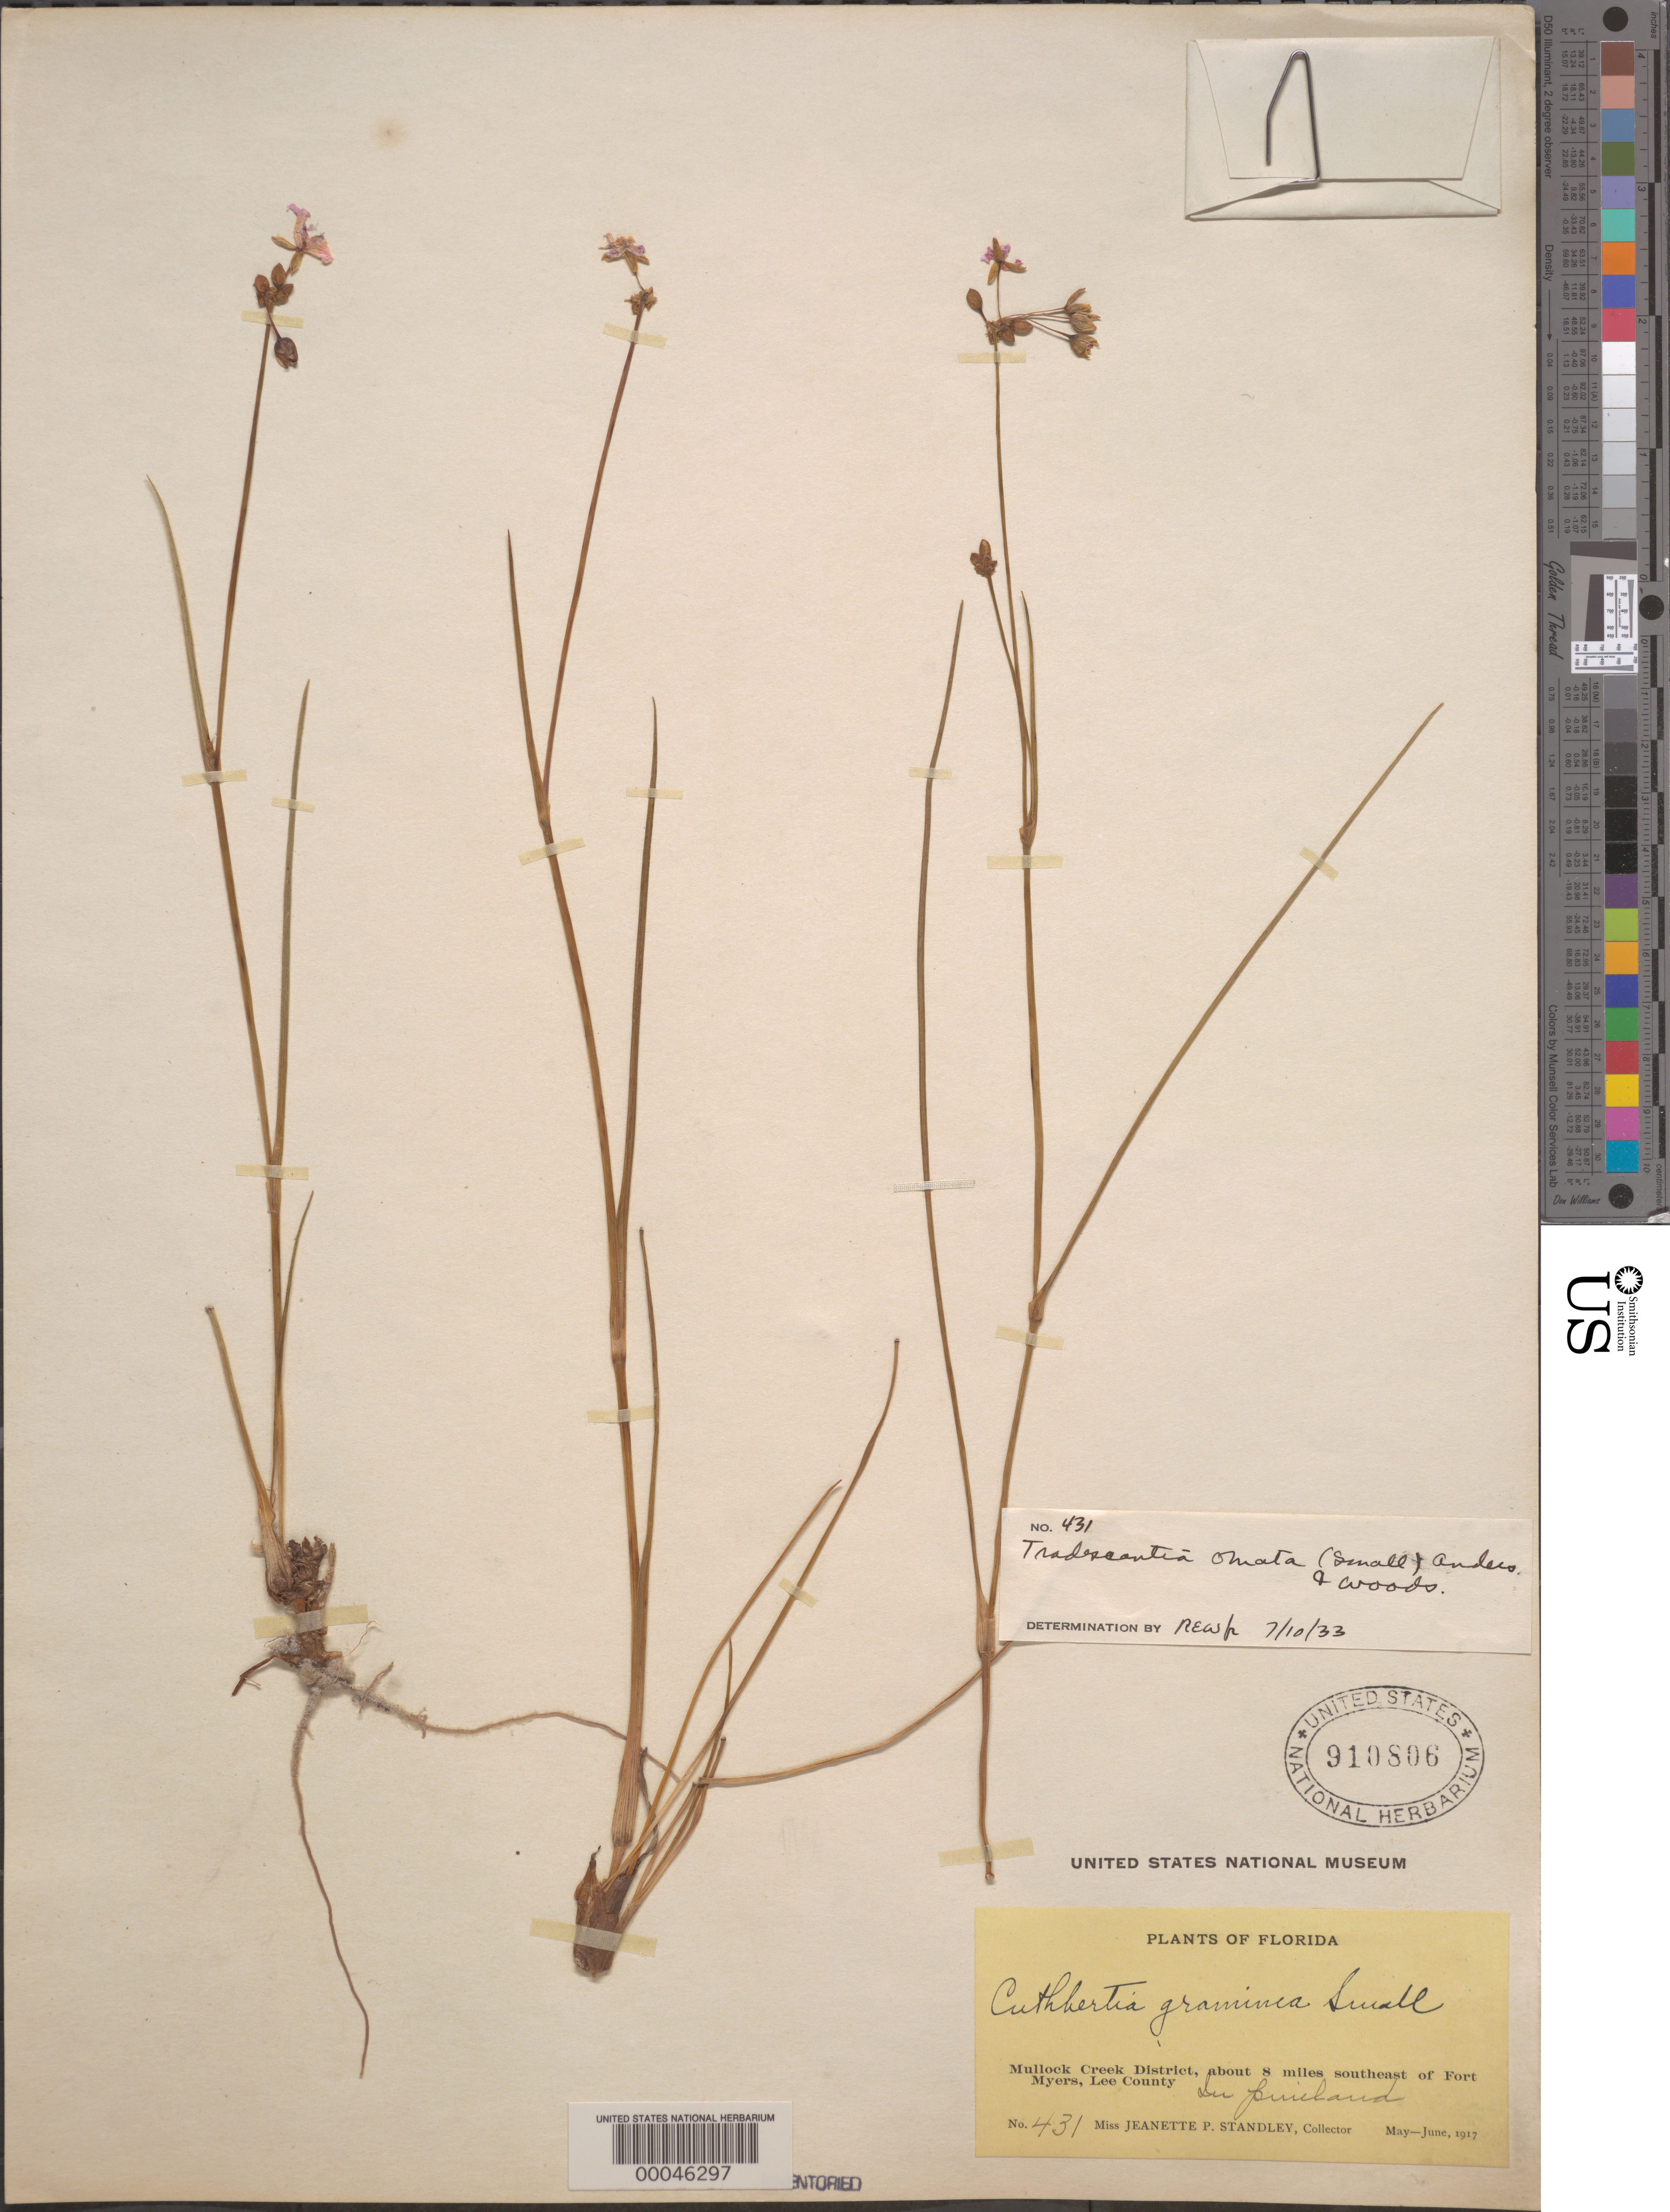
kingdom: Plantae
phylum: Tracheophyta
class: Liliopsida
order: Commelinales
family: Commelinaceae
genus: Cuthbertia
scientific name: Cuthbertia ornata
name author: Small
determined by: Strong, Mark T., (BOT), Smithsonian Institution - National Museum of Natural History (UNITED STATES)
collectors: J. P. Standley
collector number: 431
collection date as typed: May 1917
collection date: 1917-05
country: United States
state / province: Florida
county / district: Lee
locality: Mullock creek district, se of ft. myers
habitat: Pineland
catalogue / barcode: US 910806